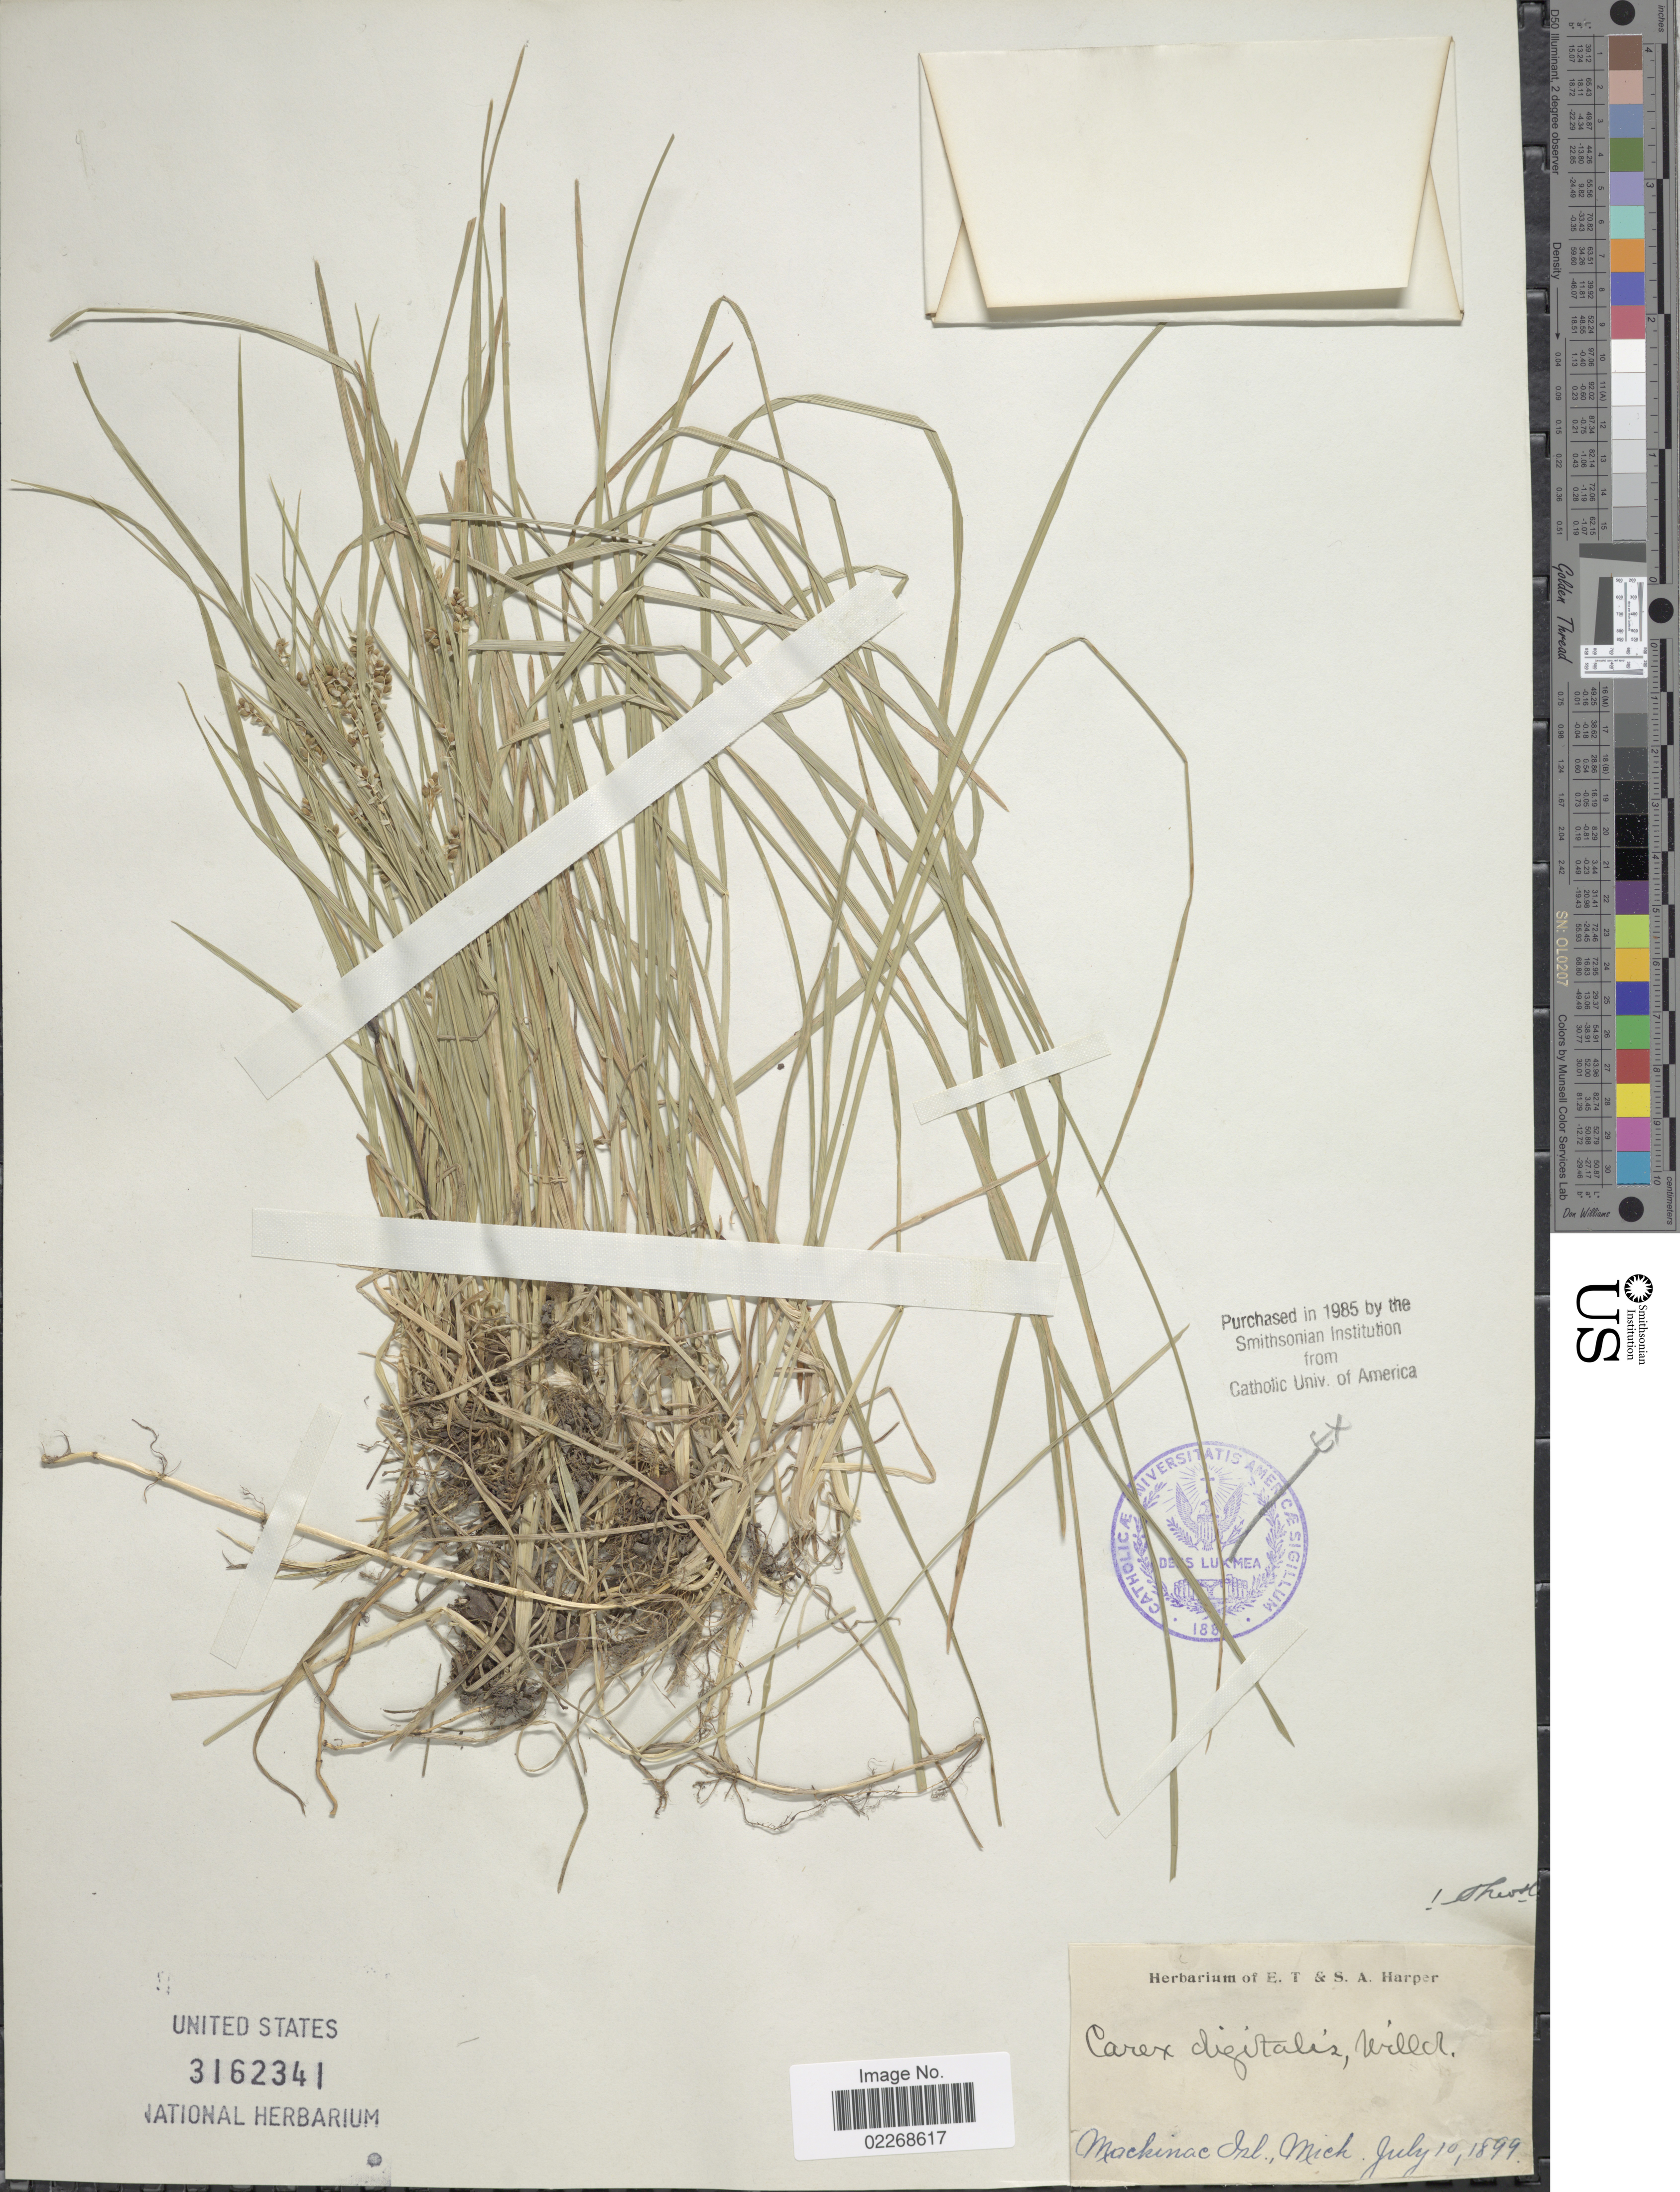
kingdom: Plantae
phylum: Tracheophyta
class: Liliopsida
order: Poales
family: Cyperaceae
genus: Carex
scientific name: Carex digitalis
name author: Willd.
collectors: ex herb. E. T. & S. A. Harper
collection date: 1899-07-10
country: United States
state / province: Michigan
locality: Mackinac Isl.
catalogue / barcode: US 3162341